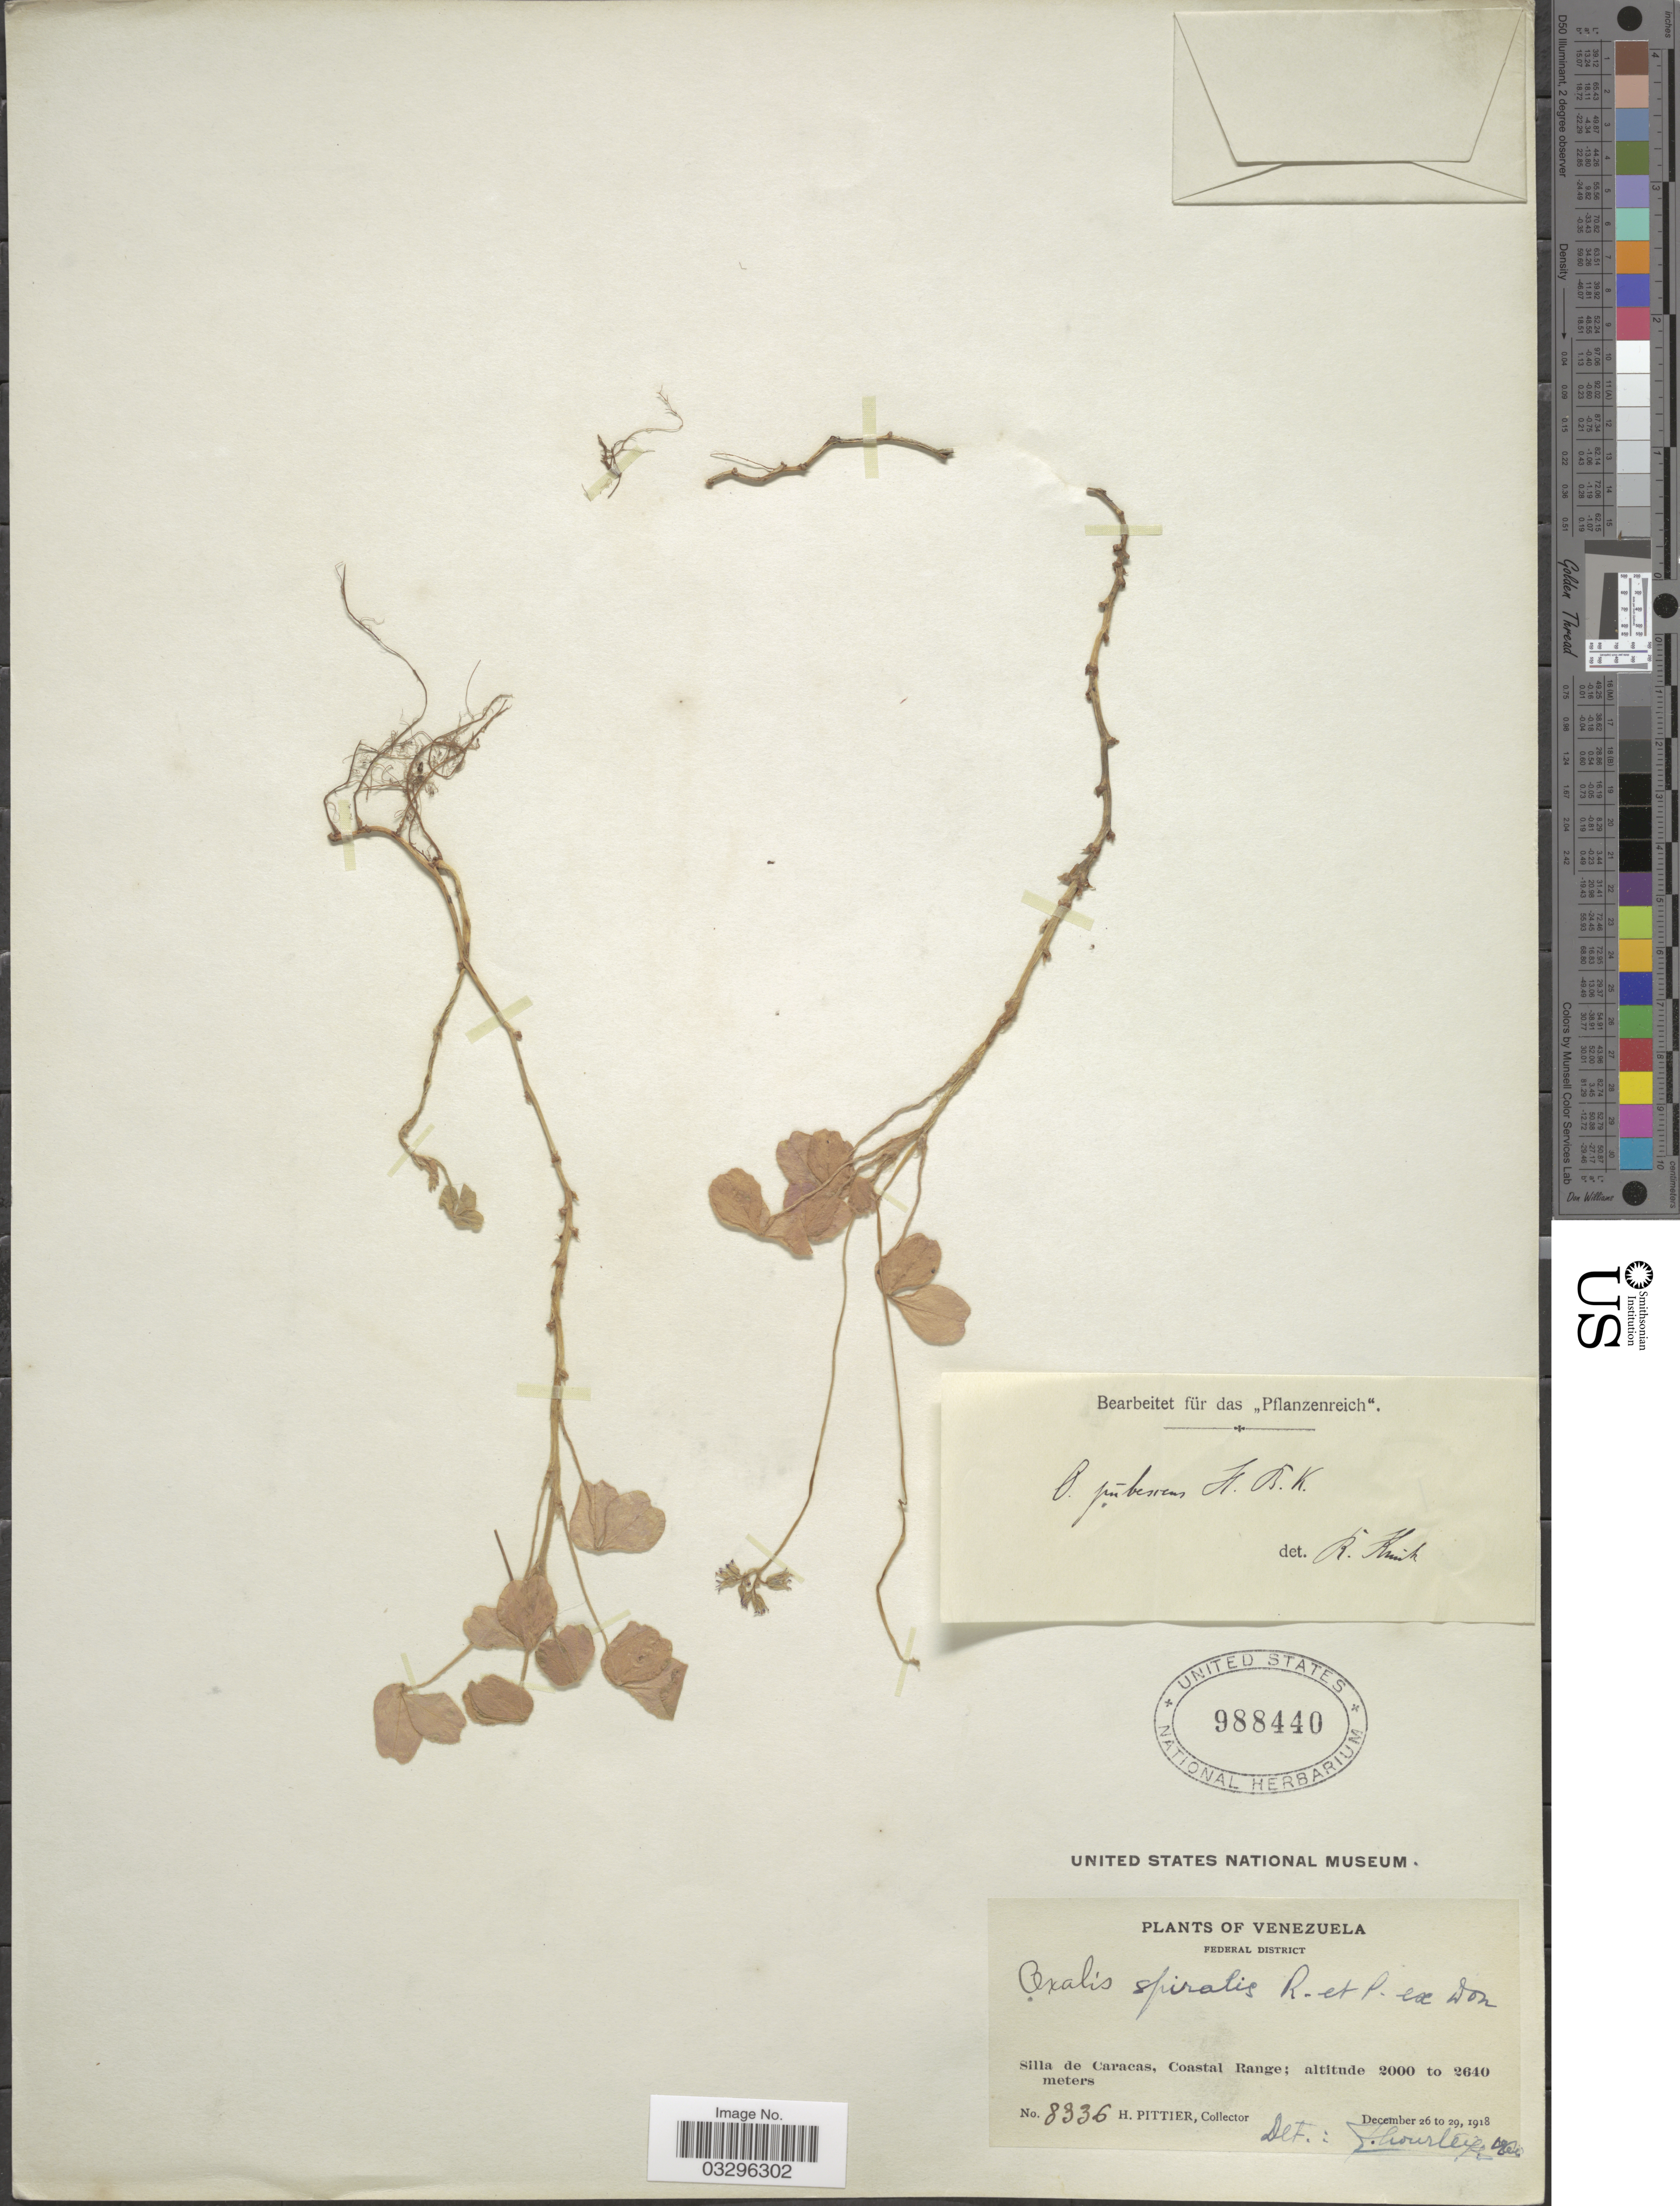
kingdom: Plantae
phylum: Tracheophyta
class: Magnoliopsida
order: Oxalidales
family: Oxalidaceae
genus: Oxalis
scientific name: Oxalis spiralis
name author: Ruiz & Pav. ex G. Don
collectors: H. F. Pittier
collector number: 8336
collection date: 1918-12-26/1918-12-29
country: Venezuela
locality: Federal District. Silla de Caracas, Coastal Range.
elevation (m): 2000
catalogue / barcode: US 988440